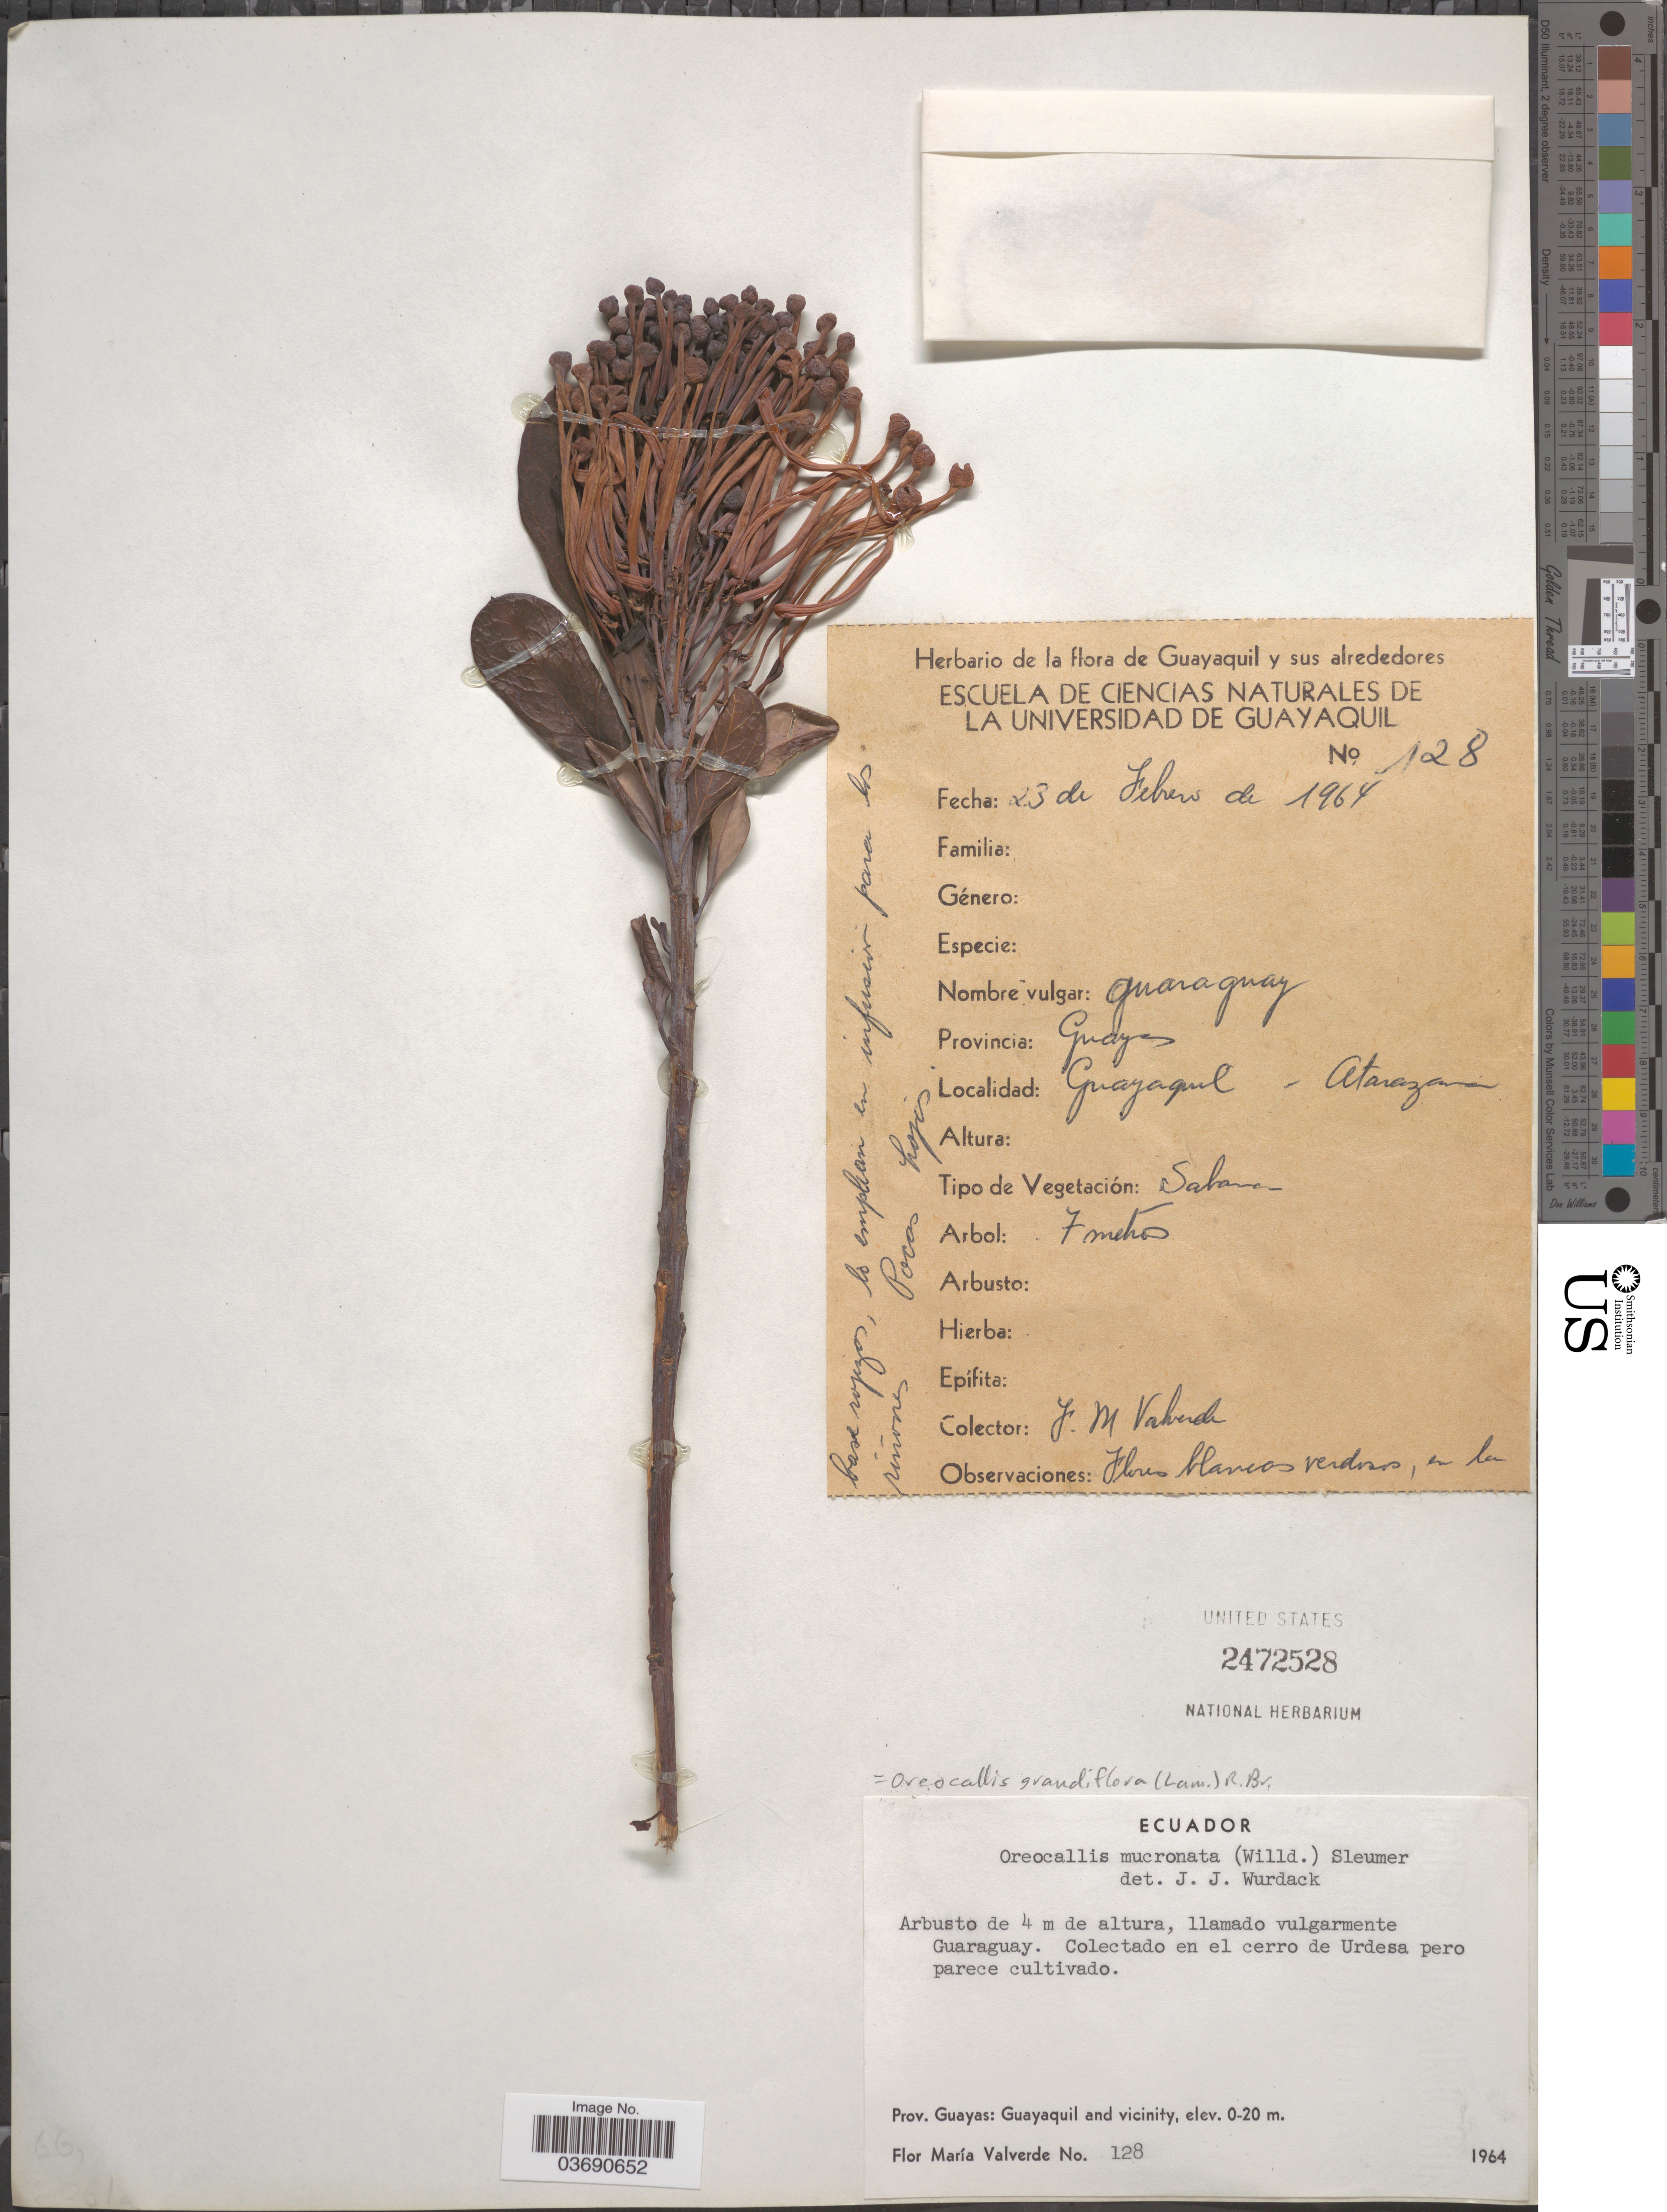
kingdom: Plantae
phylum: Tracheophyta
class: Magnoliopsida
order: Proteales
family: Proteaceae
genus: Oreocallis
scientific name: Oreocallis grandiflora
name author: (Lam.) R. Br.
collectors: F. M. Valverde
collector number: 128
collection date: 1964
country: Ecuador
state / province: Guayas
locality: Guayaquil - Atarazana. En el cerro de Urdesa. Guayaquil and vicinity.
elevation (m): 0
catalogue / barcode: US 2472528